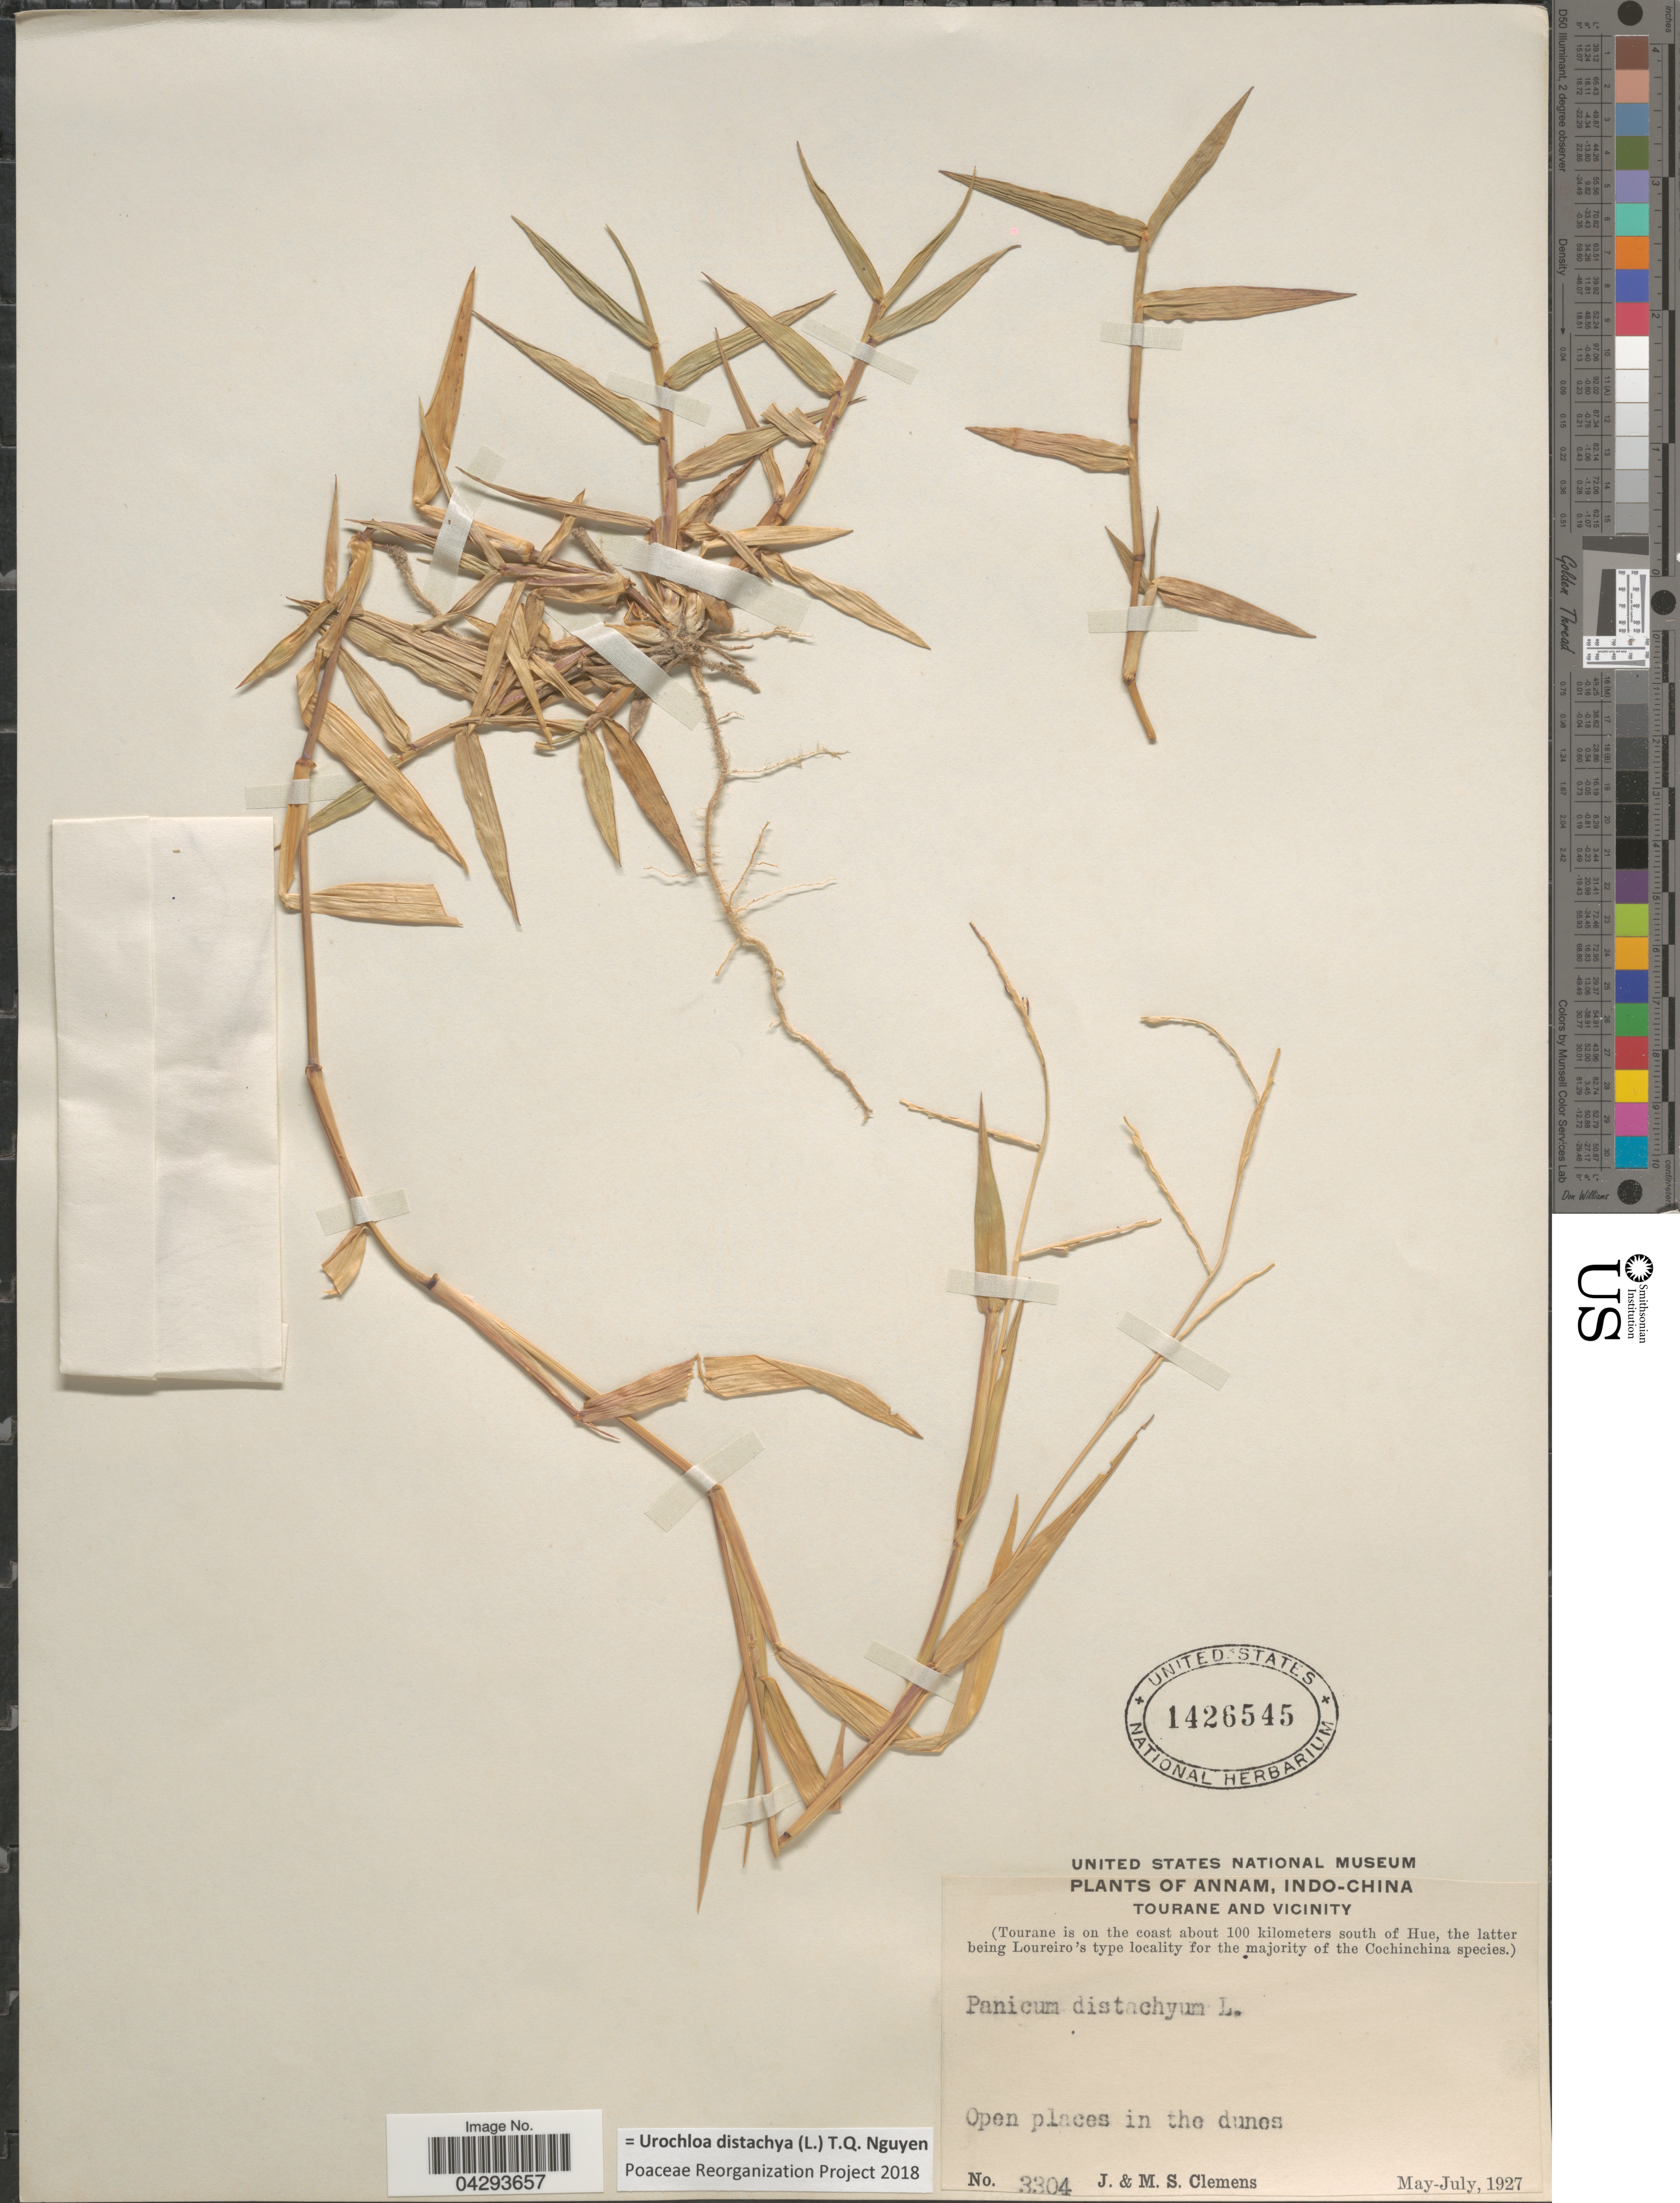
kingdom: Plantae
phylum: Tracheophyta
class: Liliopsida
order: Poales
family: Poaceae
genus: Urochloa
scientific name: Urochloa distachya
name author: (L.) T.Q. Nguyen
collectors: J. Clemens & M. S. Clemens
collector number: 3304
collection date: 1927-05/1927-07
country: Vietnam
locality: Annam. Tourane and vicinity. (Tourane is on the coast about 100 kilometers south of Hue, the latter being Loureiro's type locality for the majority of the Cochinchina species).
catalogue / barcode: US 1426545